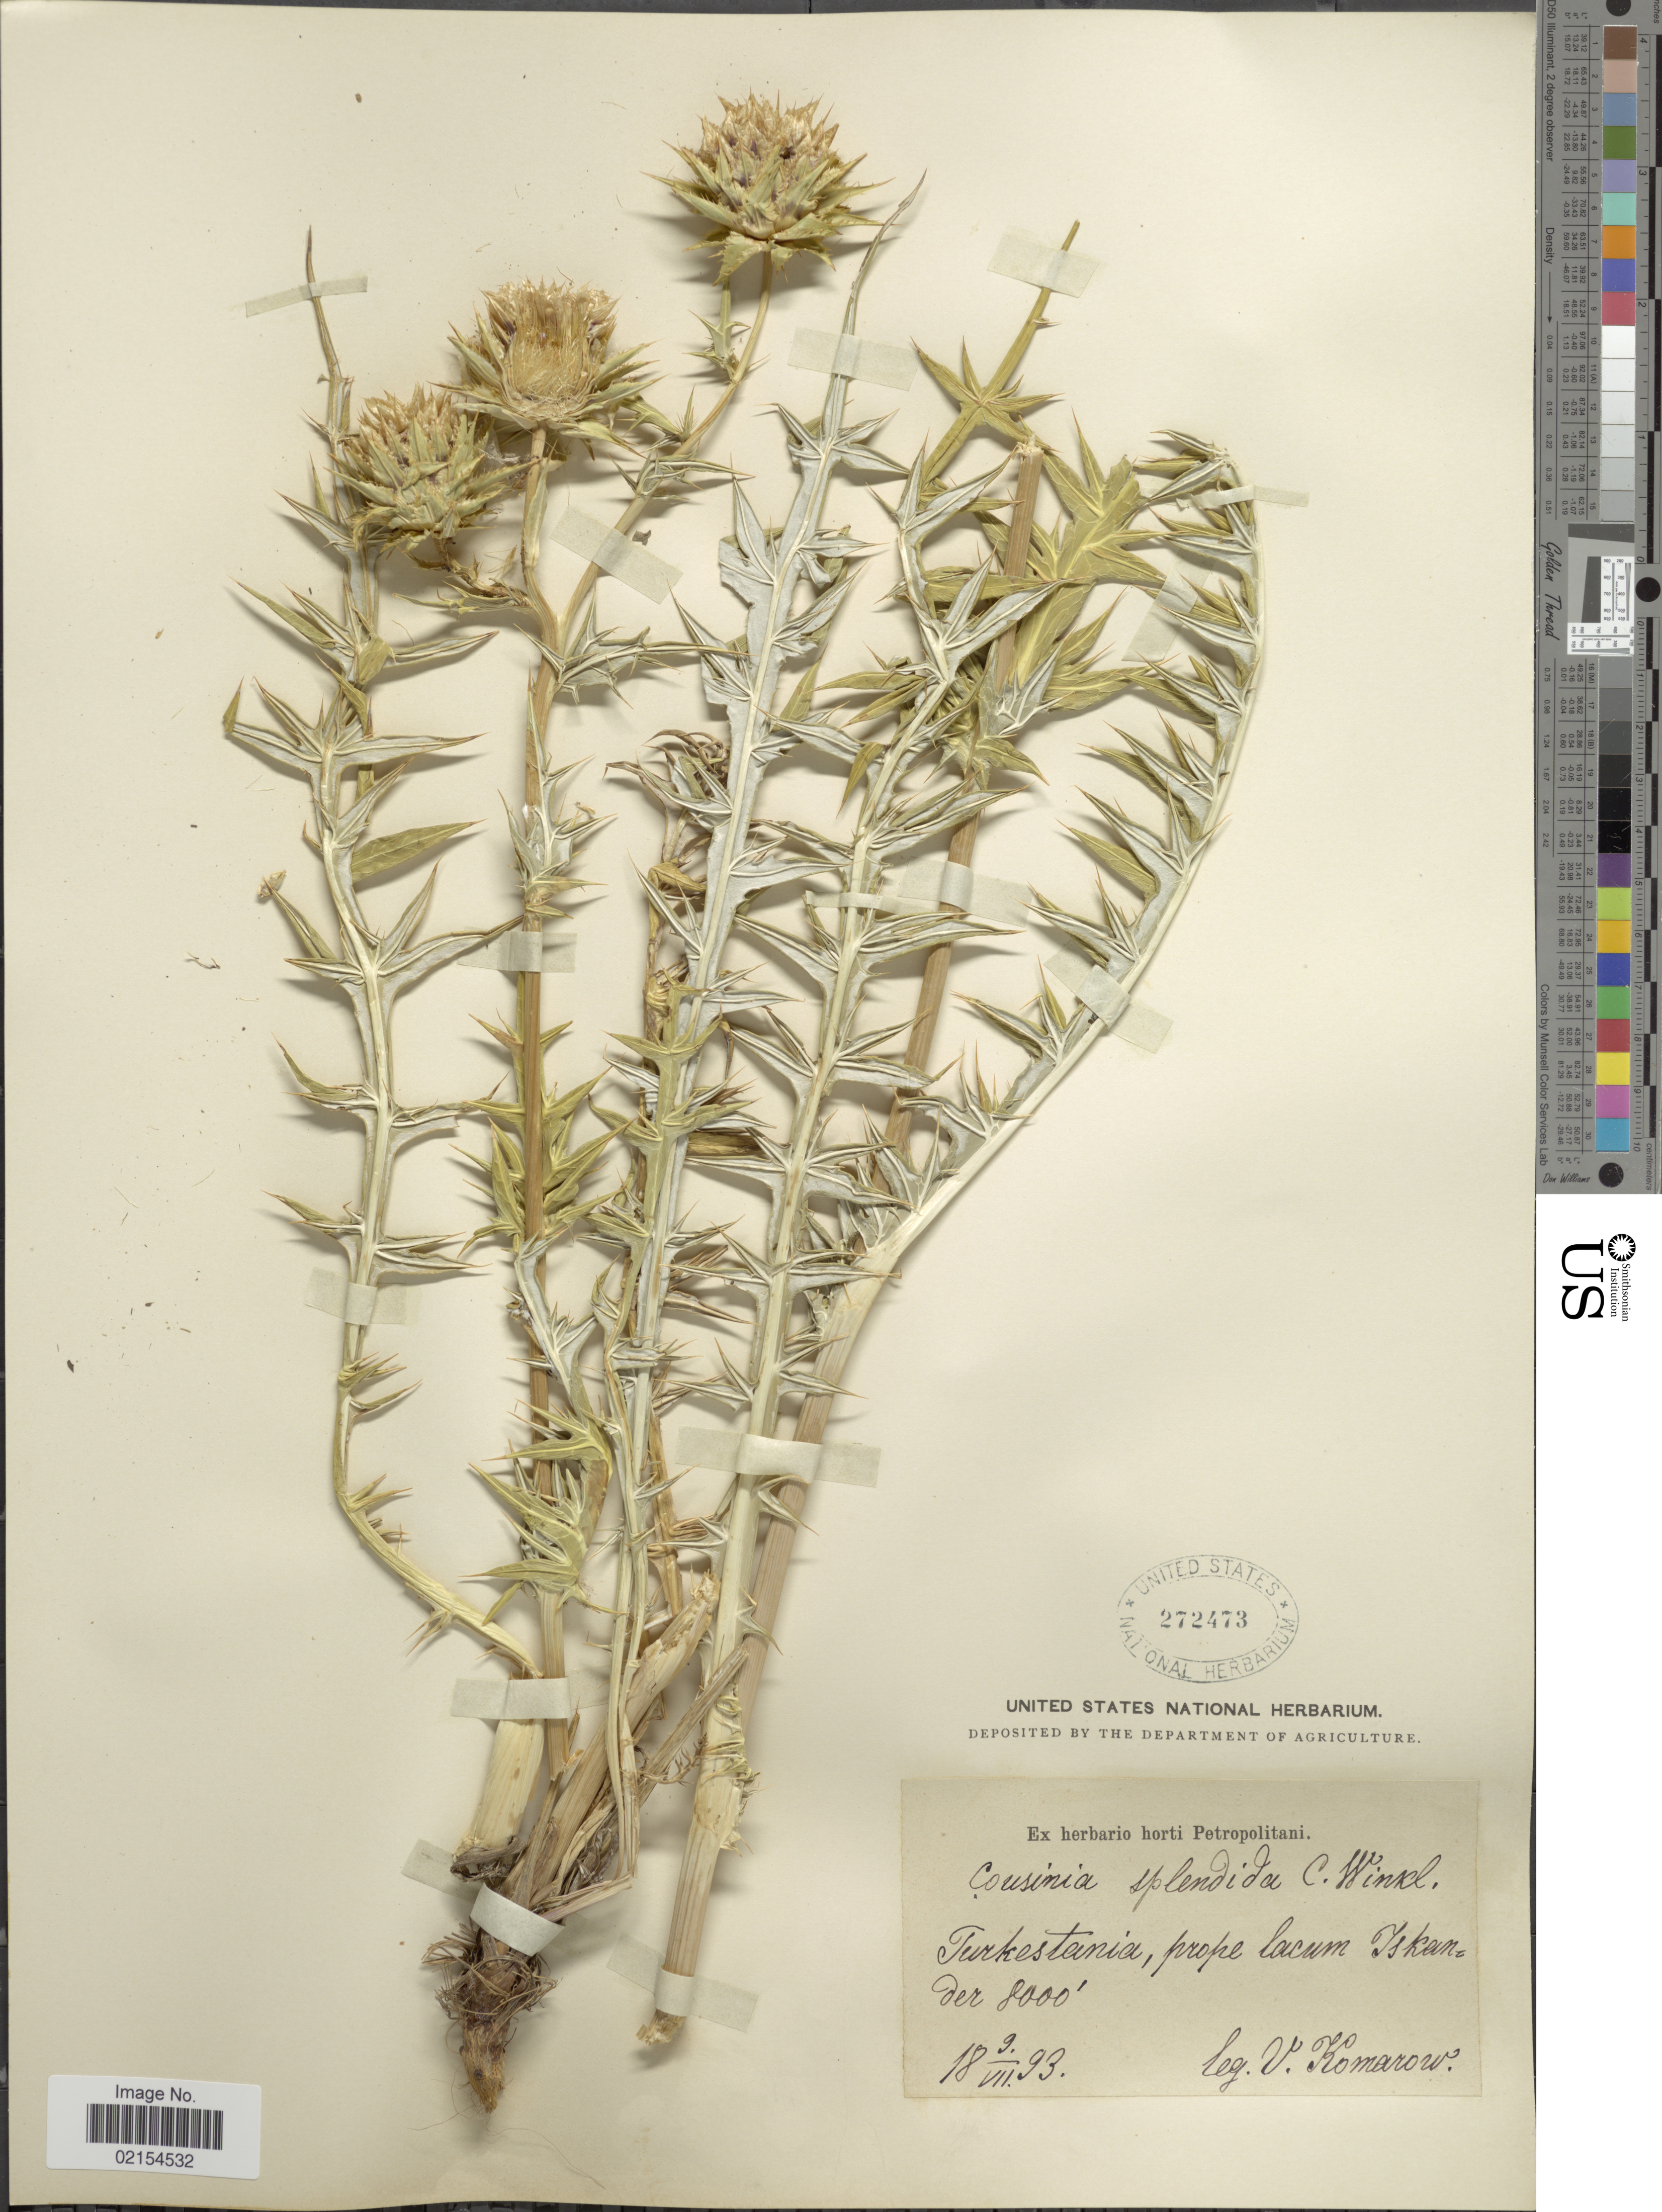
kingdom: Plantae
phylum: Tracheophyta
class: Magnoliopsida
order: Asterales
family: Asteraceae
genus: Cousinia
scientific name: Cousinia splendida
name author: C. Winkl.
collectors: V. L. Komarov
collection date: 1893-07-09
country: Kazakhstan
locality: Turkestania, prope lacum Iskam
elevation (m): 2438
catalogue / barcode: US 272473